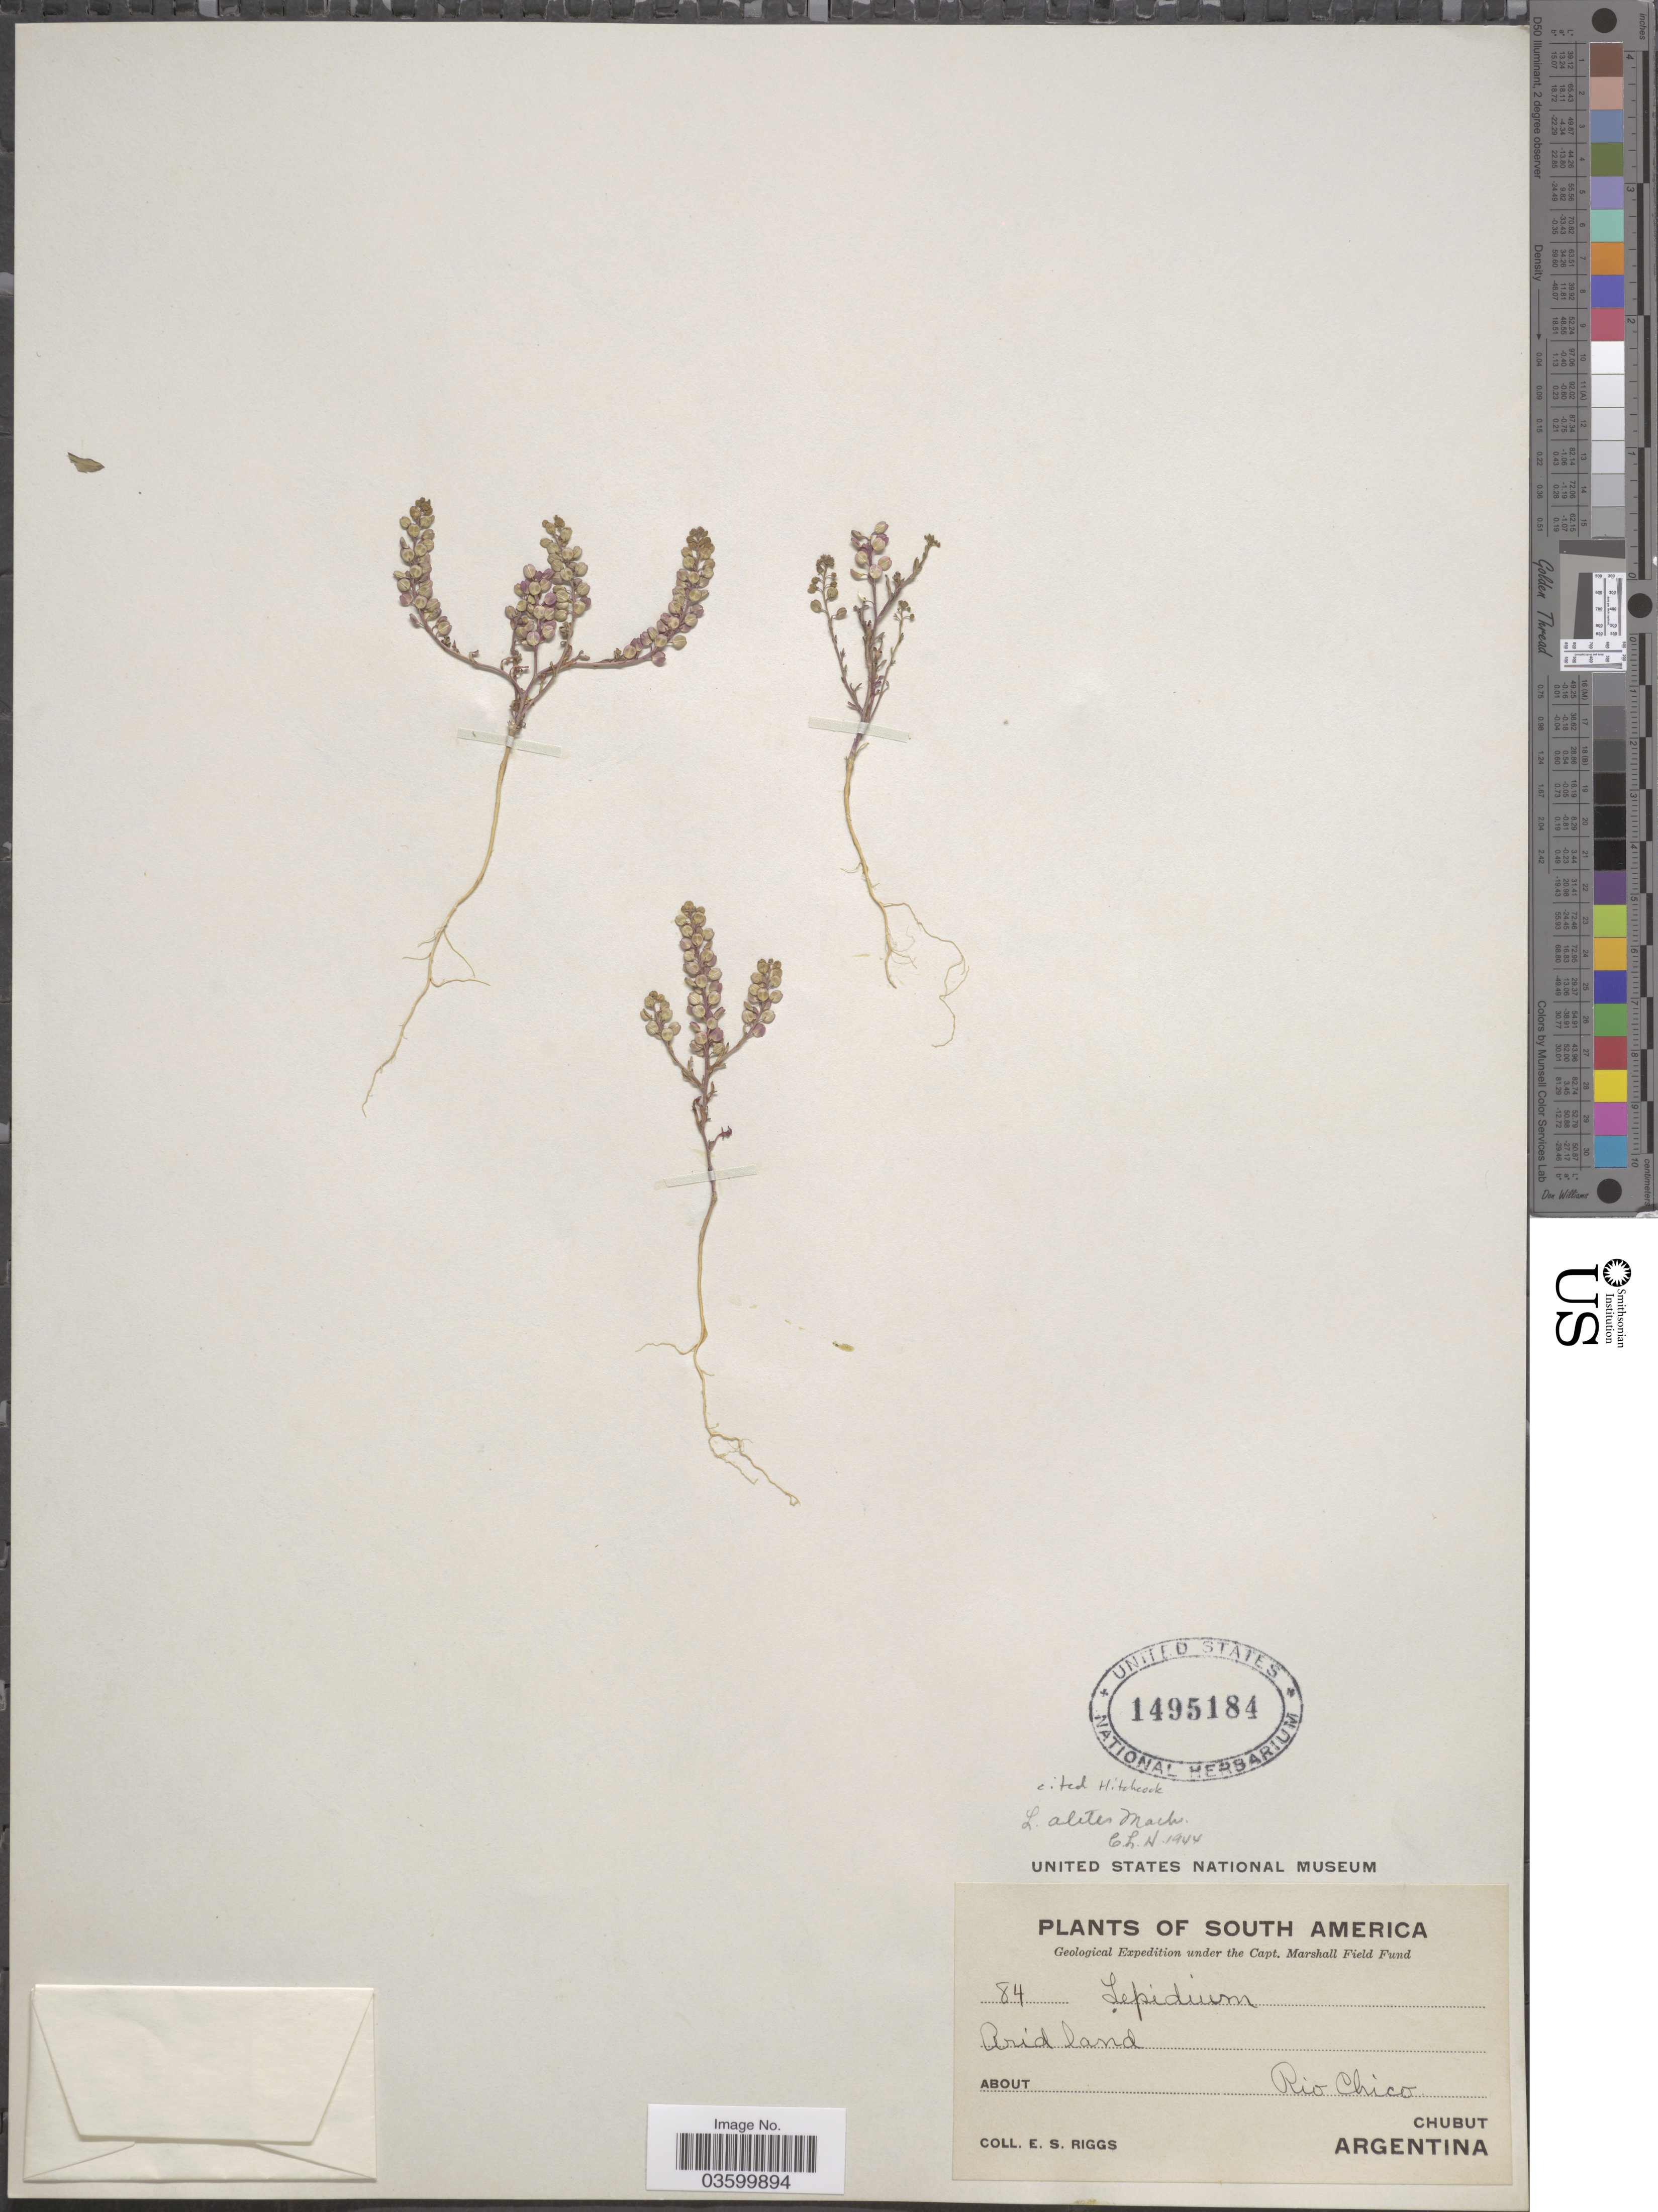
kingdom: Plantae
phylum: Tracheophyta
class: Magnoliopsida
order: Brassicales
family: Brassicaceae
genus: Lepidium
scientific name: Lepidium aletes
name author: J.F. Macbr.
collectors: E. Riggs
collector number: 84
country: Argentina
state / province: Chubut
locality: About Rio Chico.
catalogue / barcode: US 1495184